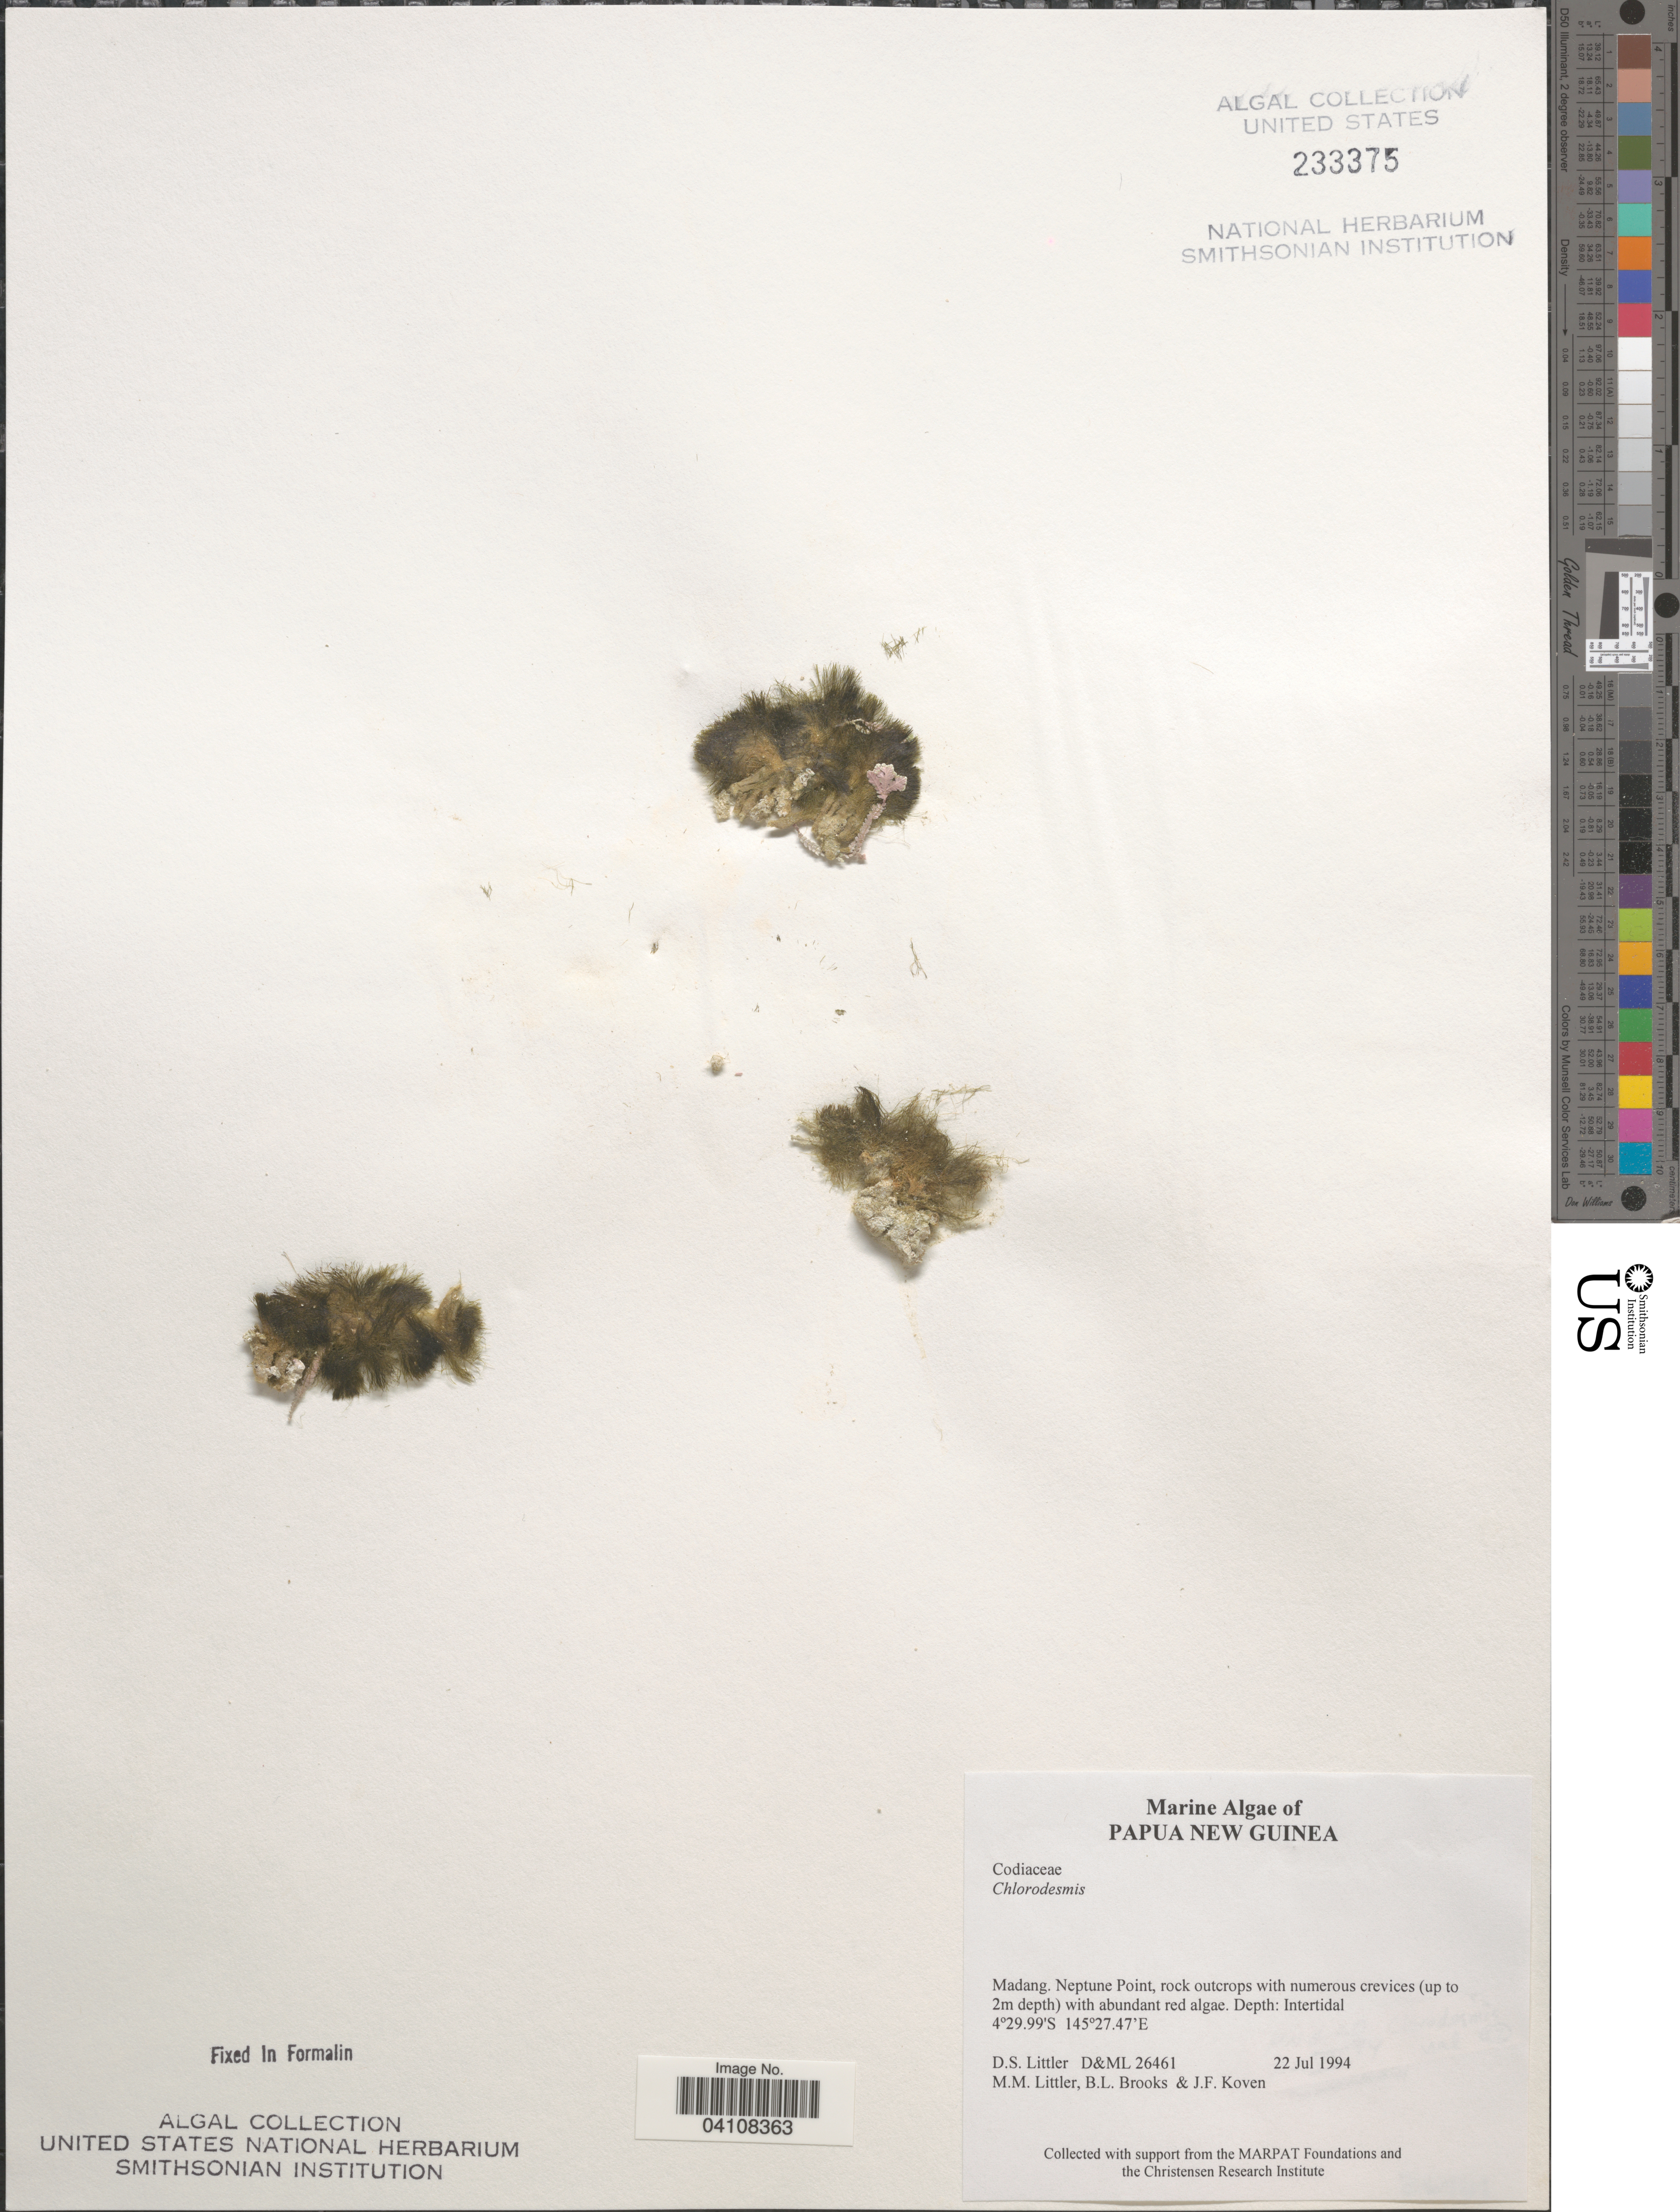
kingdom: Plantae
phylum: Chlorophyta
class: Ulvophyceae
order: Bryopsidales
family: Udoteaceae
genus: Chlorodesmis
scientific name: Chlorodesmis sp.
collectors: D. S. Littler, B. Brooks & J. Koven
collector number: D&ML26461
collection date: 1994-07-22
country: Papua New Guinea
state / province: Madang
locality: Neptune Point.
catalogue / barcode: US 233375